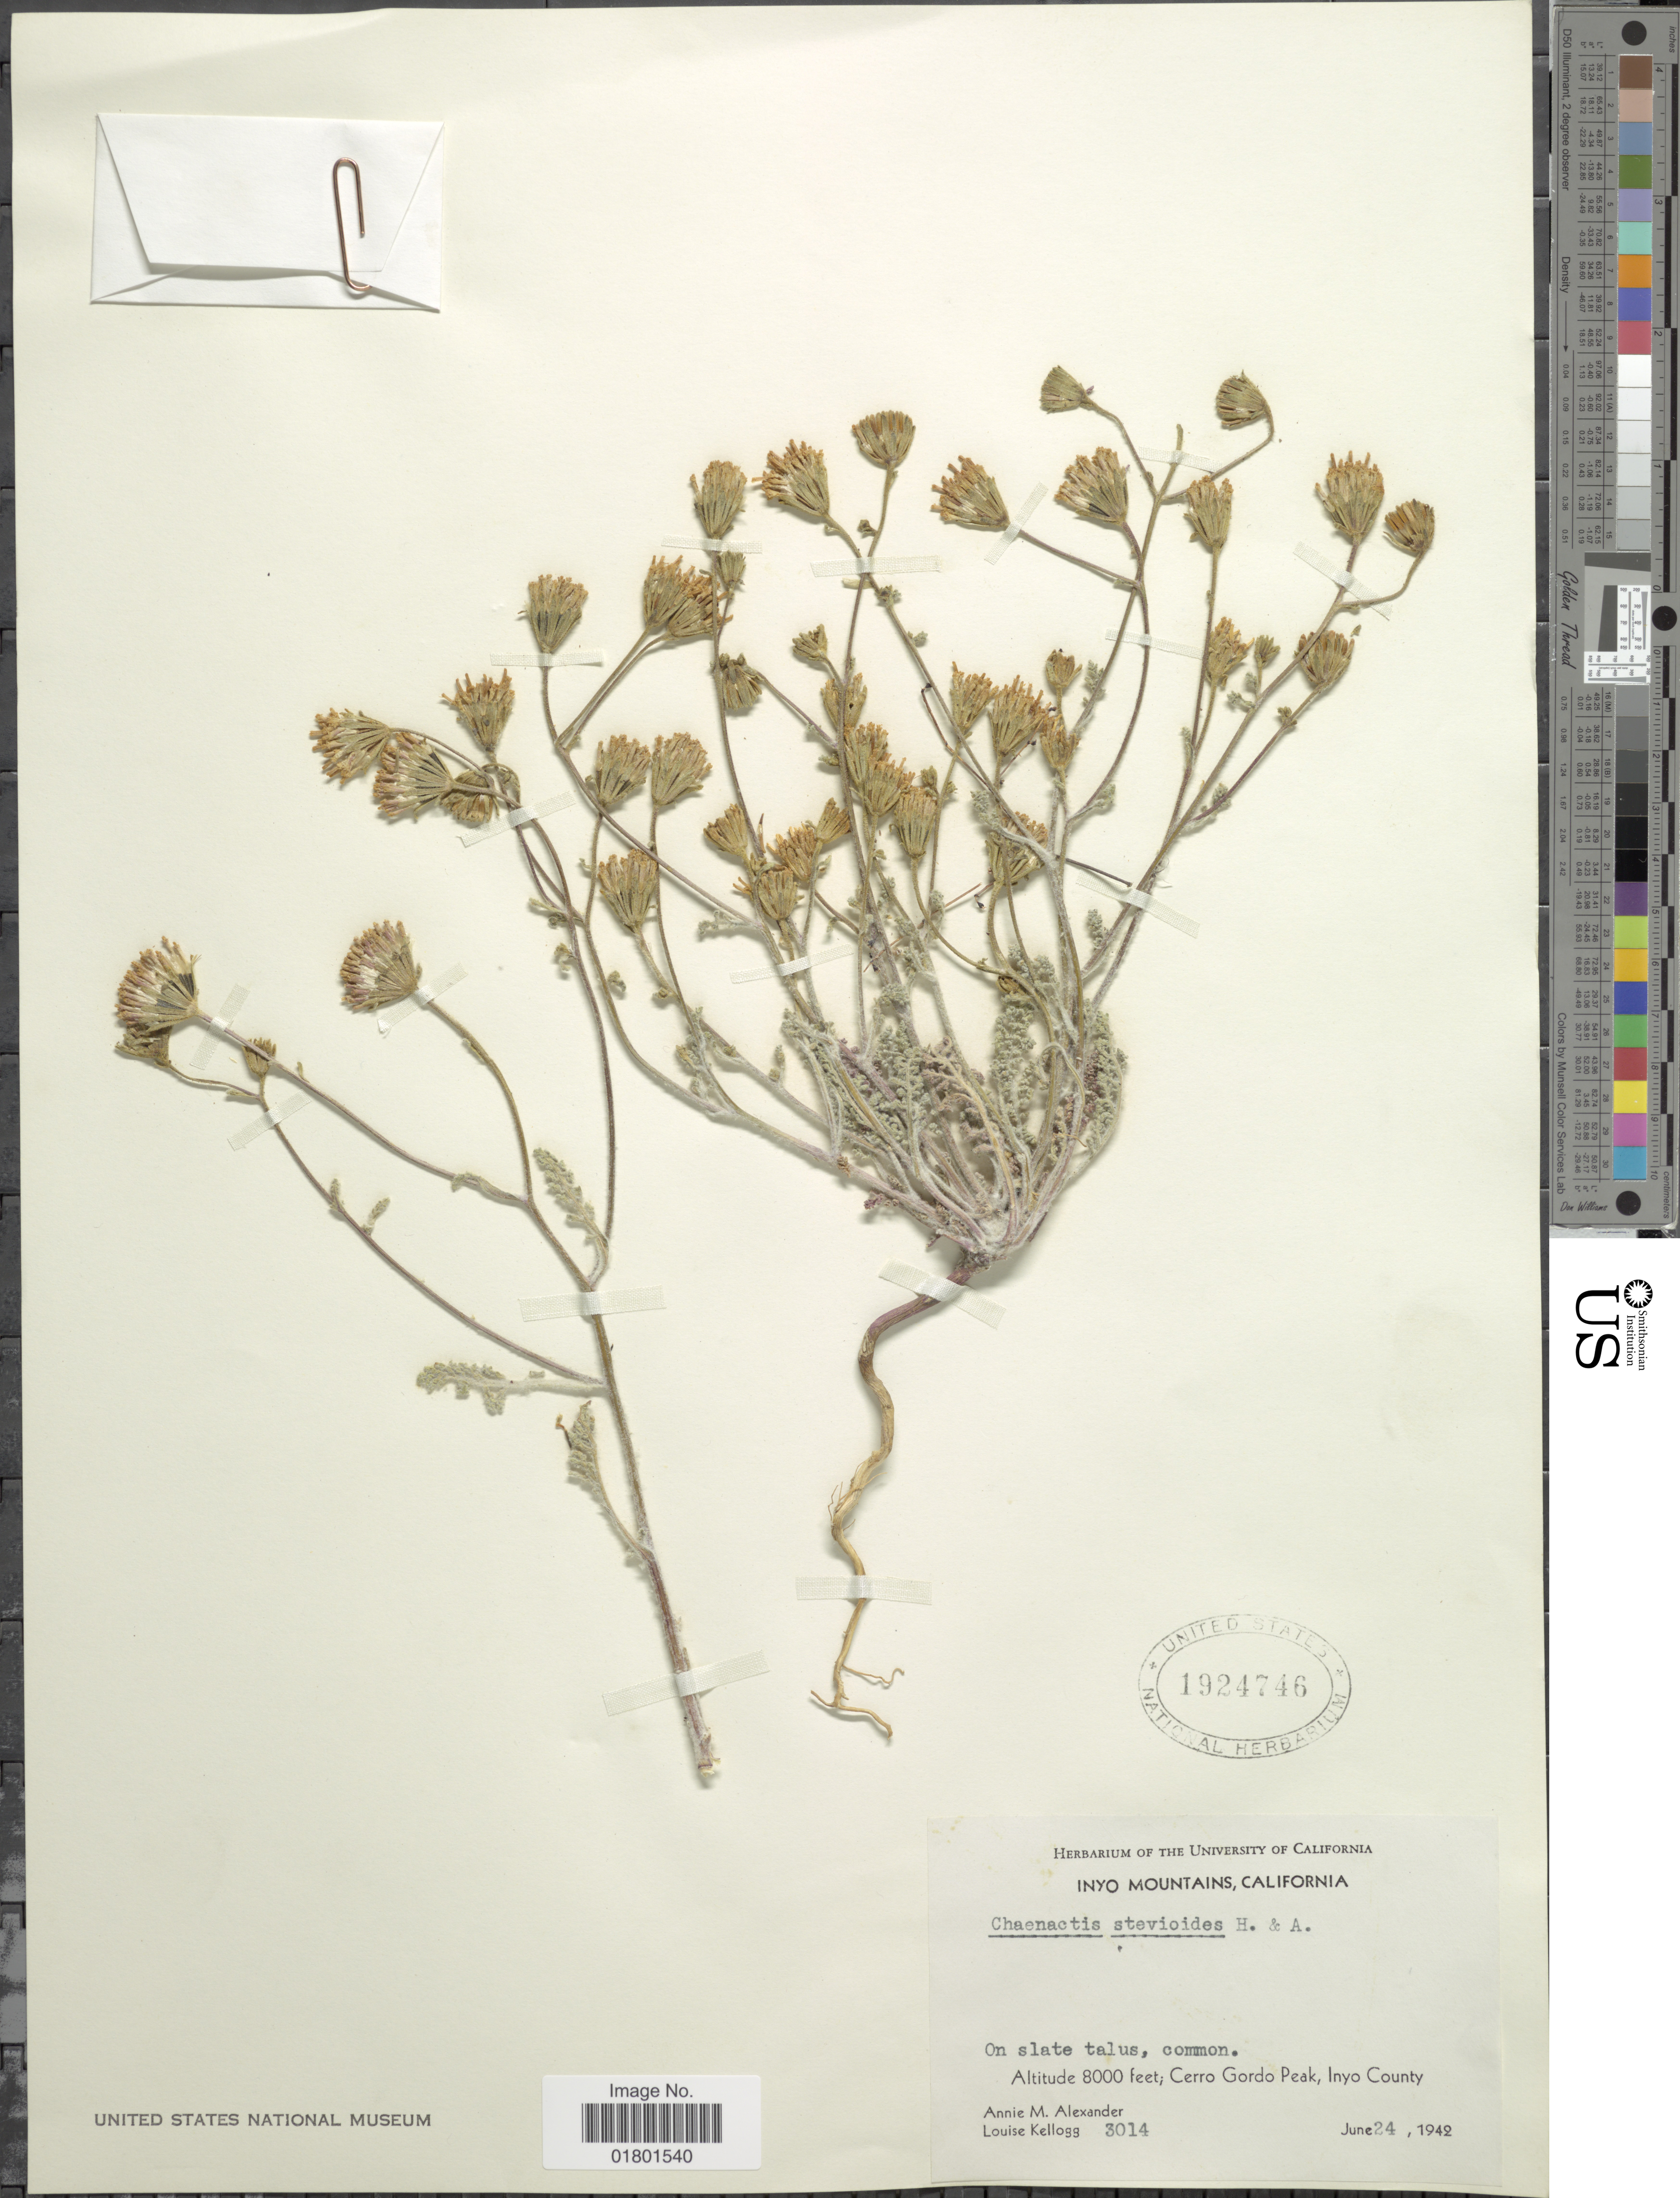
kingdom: Plantae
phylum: Tracheophyta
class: Magnoliopsida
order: Asterales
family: Asteraceae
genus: Chaenactis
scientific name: Chaenactis stevioides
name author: Hook. & Arn.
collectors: A. M. Alexander & L. Kellogg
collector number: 3014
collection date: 1942-06-24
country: United States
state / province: California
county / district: Inyo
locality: Inyo Mountains, Cerro Gordo Peak, Inyo County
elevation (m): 2438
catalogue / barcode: US 1924746